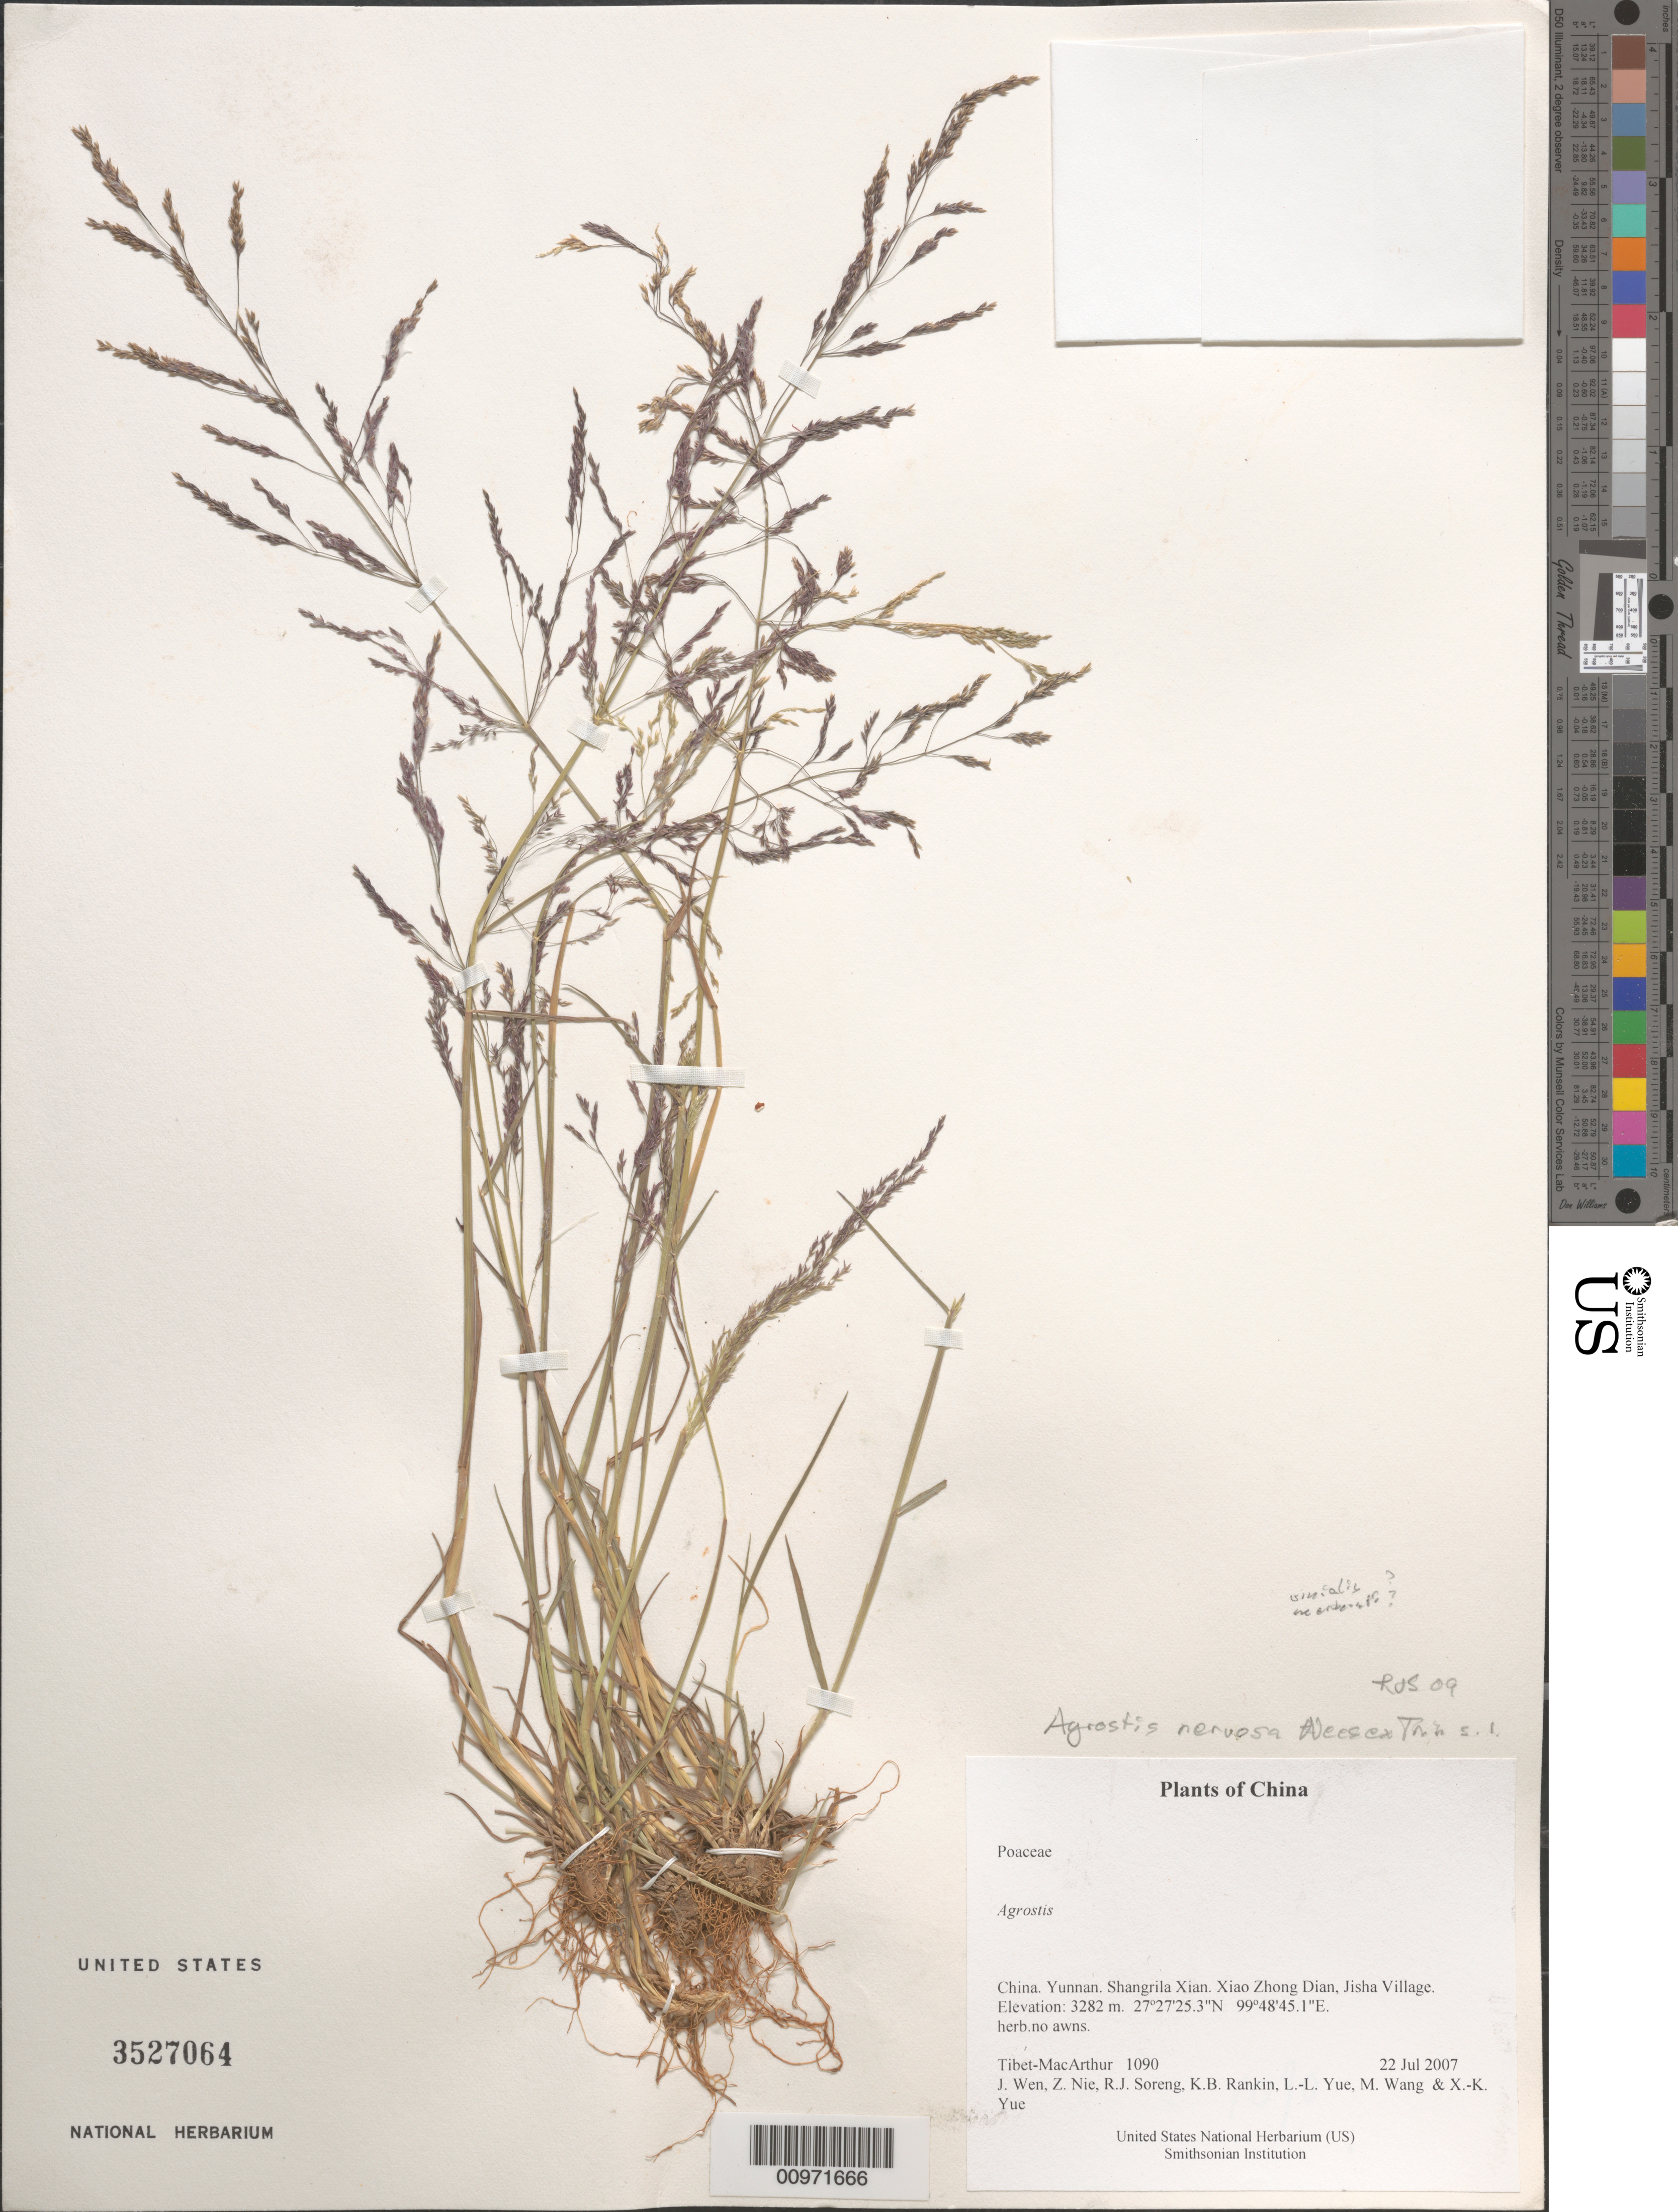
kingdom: Plantae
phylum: Tracheophyta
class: Liliopsida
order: Poales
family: Poaceae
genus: Agrostis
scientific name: Agrostis nervosa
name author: Nees ex Trin.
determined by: Soreng, Robert J., Research Associate (BOT), Smithsonian Institution - National Museum of Natural History (UNITED STATES)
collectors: Tibet-MacArthur, J. Wen, Z. Nie, R. J. Soreng, K. Rankin, L. Yue, M. Wang & X. Yue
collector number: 1090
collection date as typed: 22 Jul 2007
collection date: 2007-07-22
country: China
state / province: Yunnan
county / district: Shangrila Xian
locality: Xiao Zhong Dian, Jisha Village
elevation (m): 3282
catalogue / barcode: US 3527064